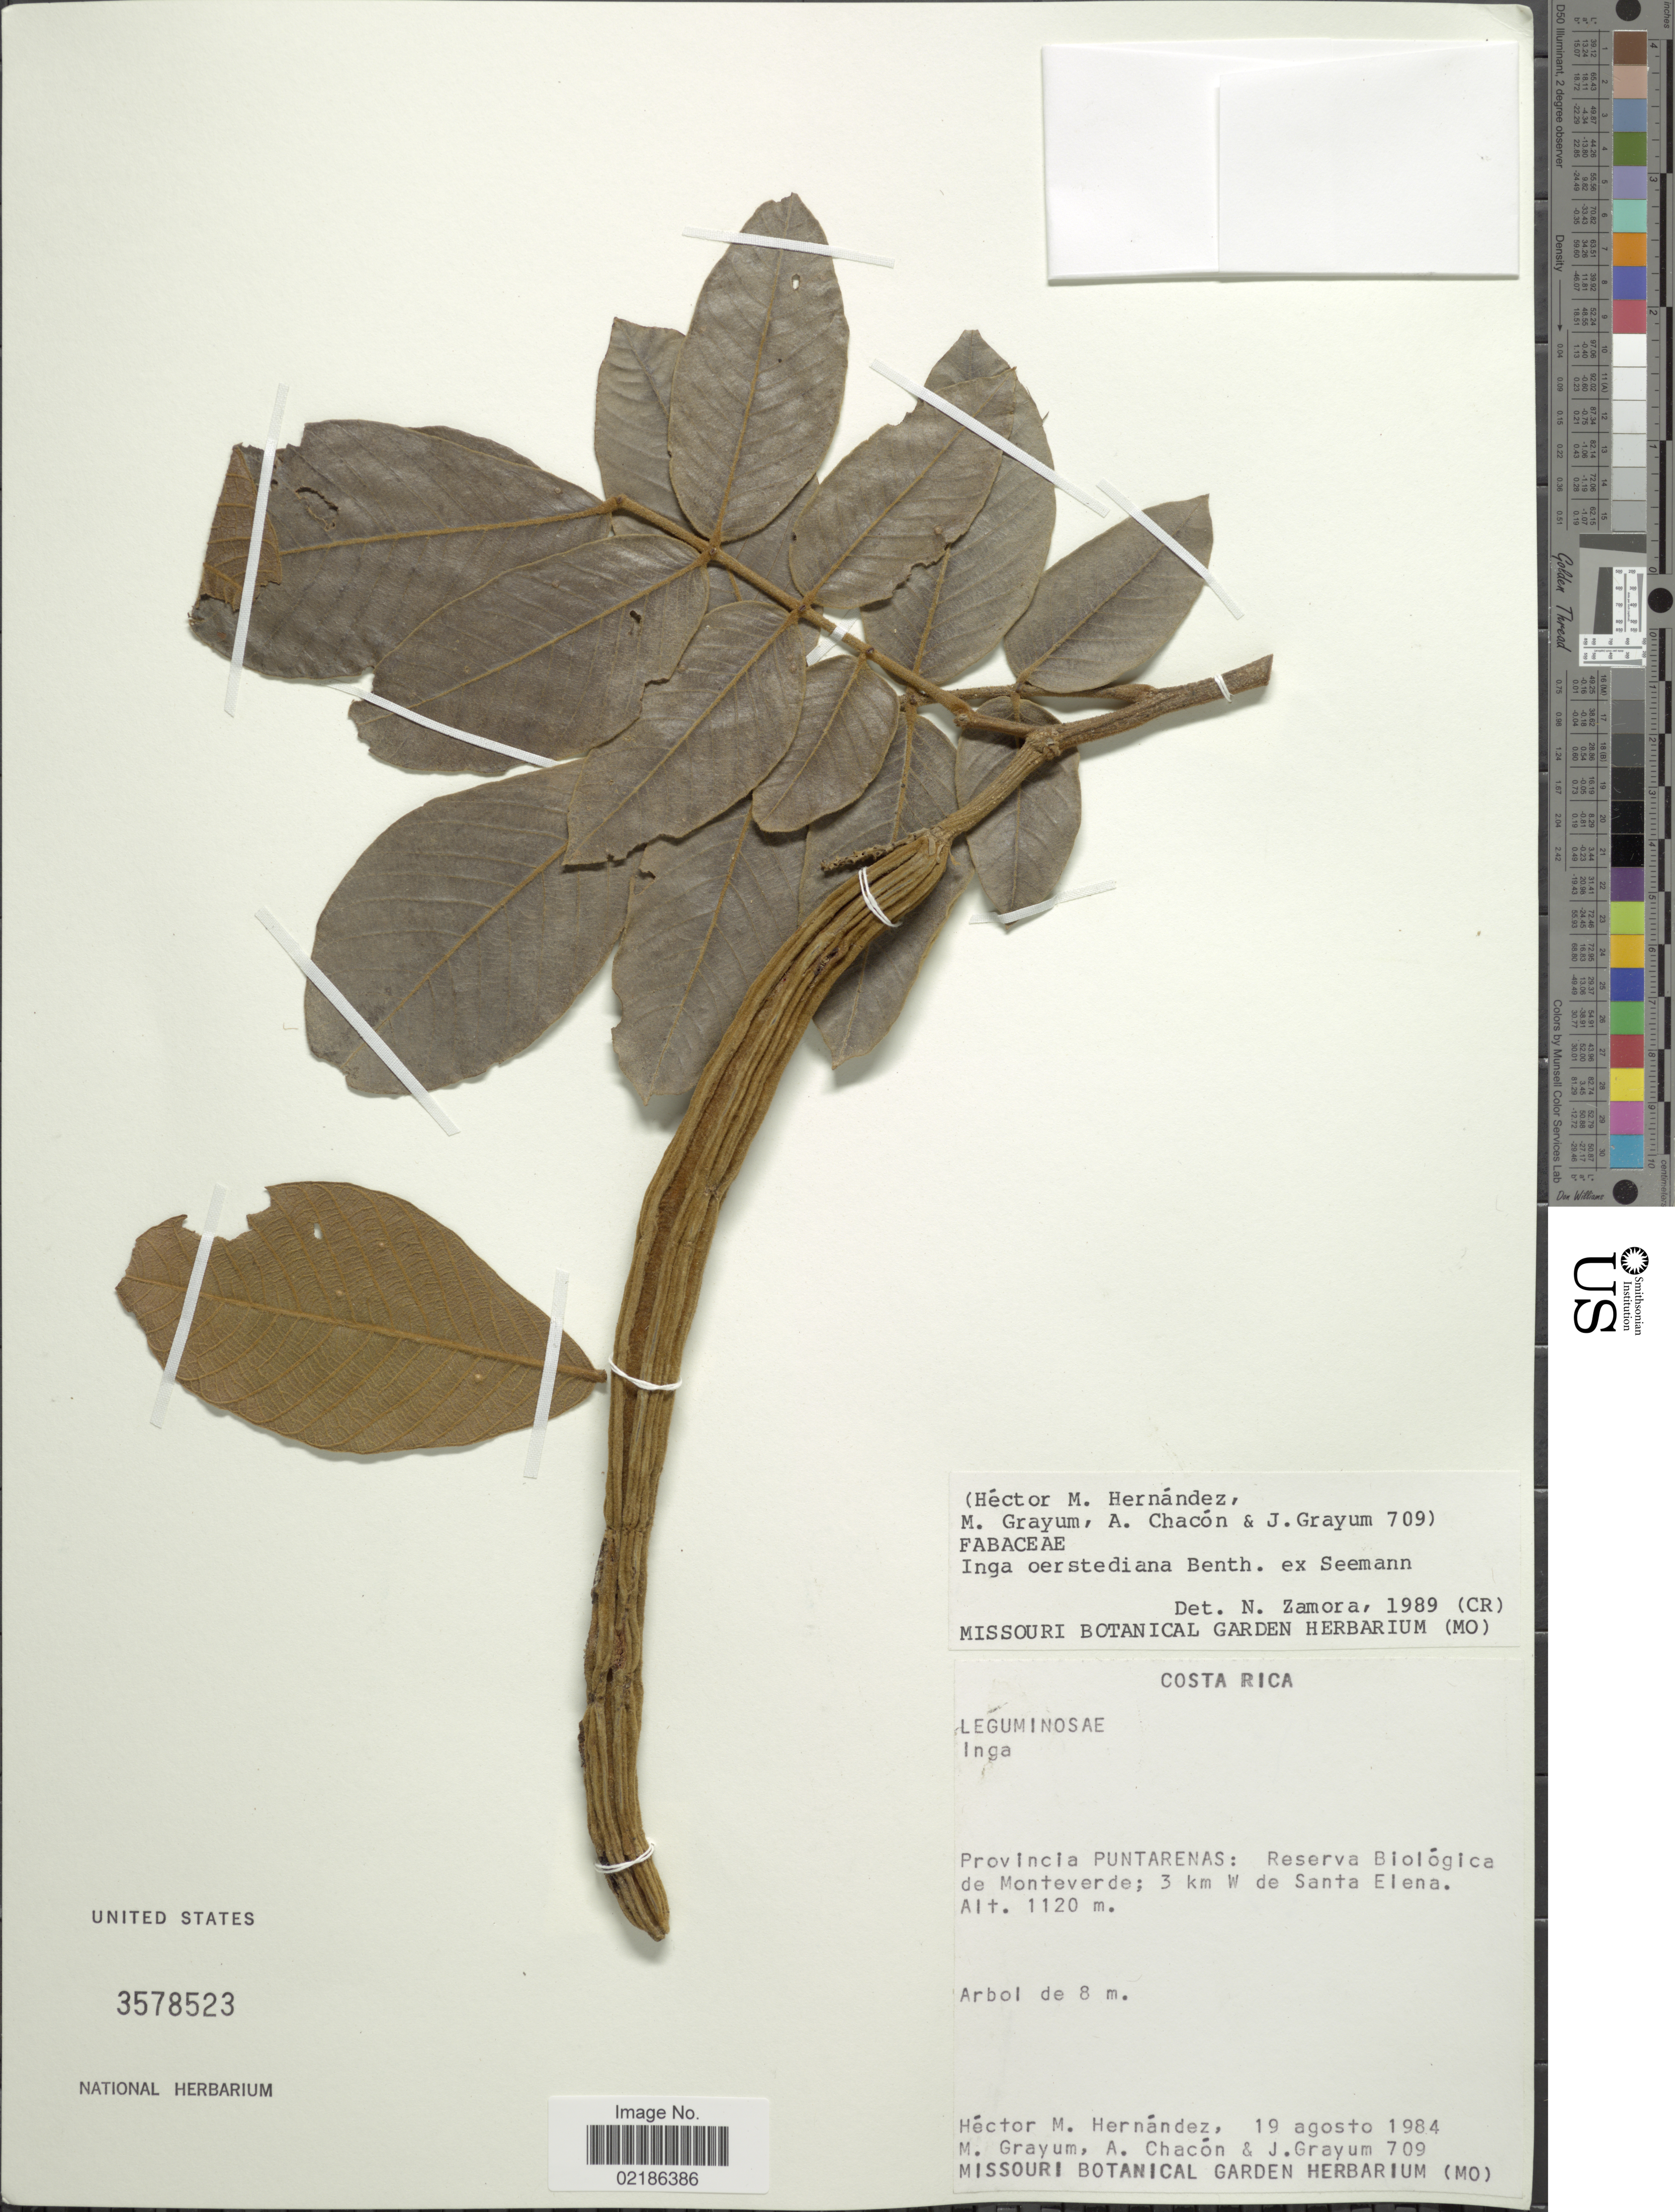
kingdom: Plantae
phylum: Tracheophyta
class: Magnoliopsida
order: Fabales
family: Fabaceae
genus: Inga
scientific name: Inga oerstediana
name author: Benth.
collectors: H. M. Hernandez, M. H. Grayum, A. Chacón & J. Grayum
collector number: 709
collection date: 1984-08-19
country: Costa Rica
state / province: Puntarenas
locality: Reserva Biologica de Monteverde, 3 km W de Santa Elena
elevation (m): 1120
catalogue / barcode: US 3578523